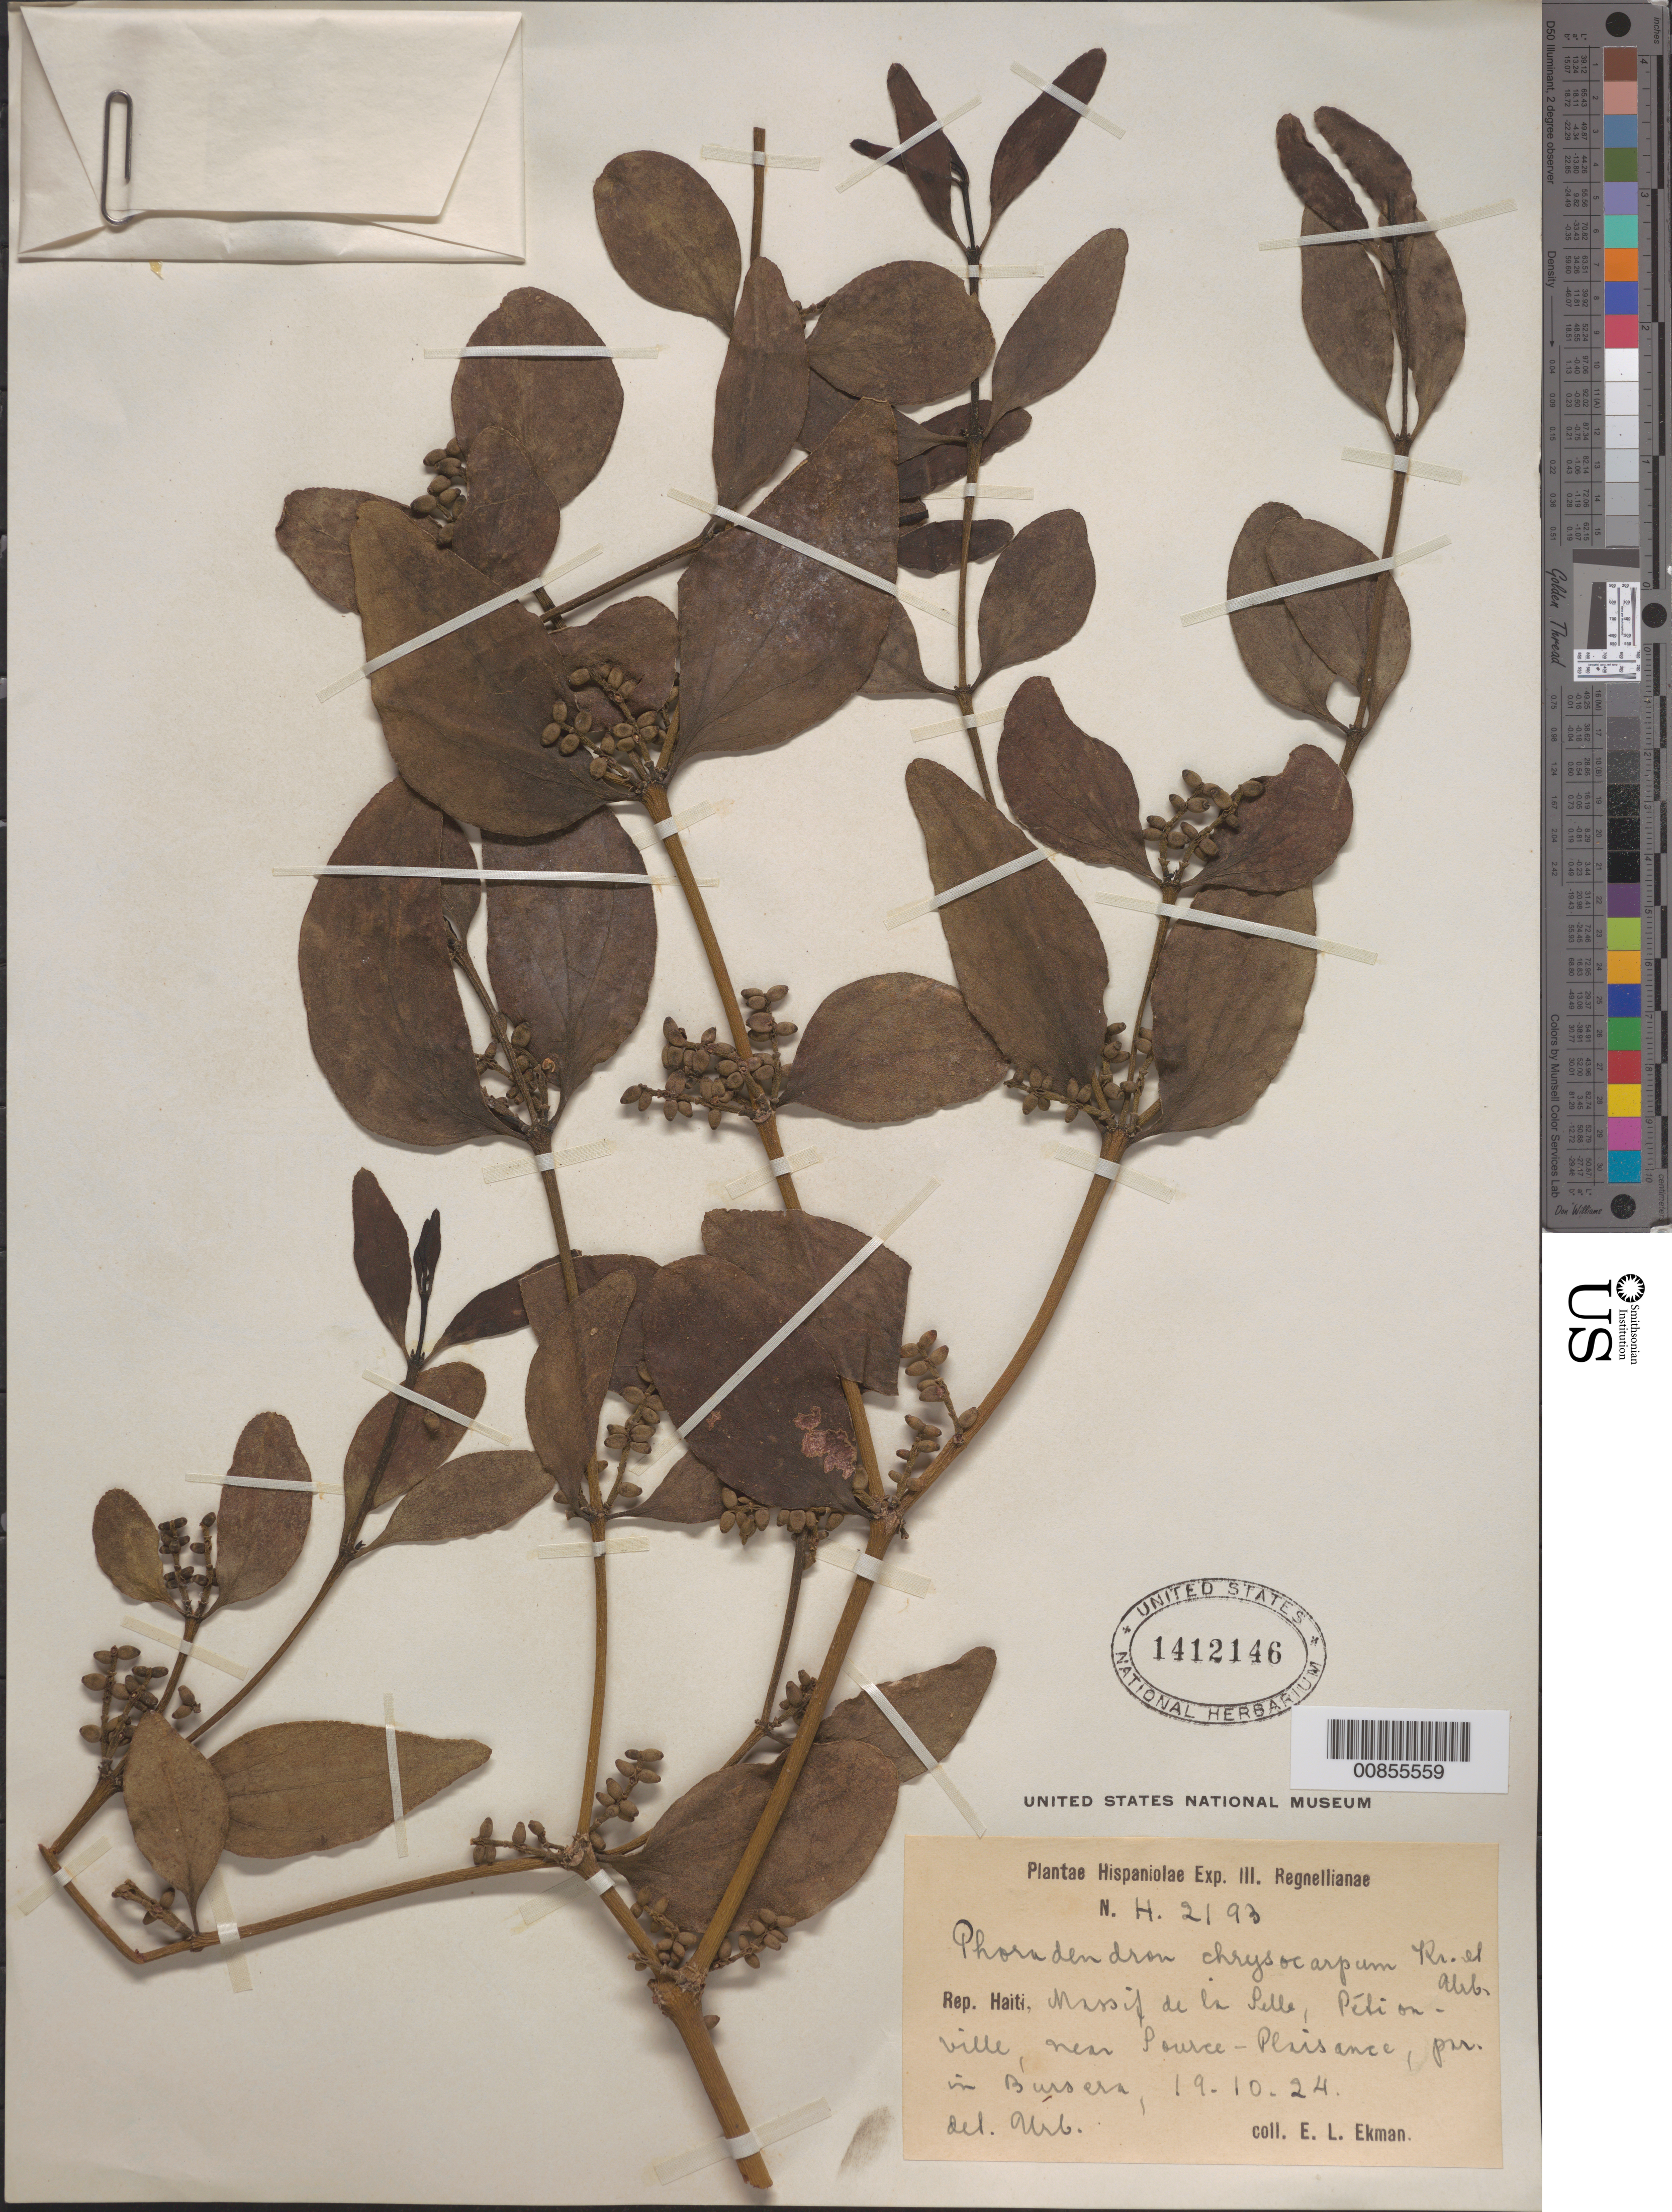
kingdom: Plantae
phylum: Tracheophyta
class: Magnoliopsida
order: Santalales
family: Viscaceae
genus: Phoradendron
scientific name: Phoradendron anceps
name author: (Spreng.) M. Gómez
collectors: E. L. Ekman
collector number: H 2193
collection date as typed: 19 Oct 1924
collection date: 1924-10-19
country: Haiti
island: Hispaniola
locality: Massif de la Selle, Pétionville, near Source-Plaisance.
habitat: In Bursera.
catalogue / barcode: US 1412146